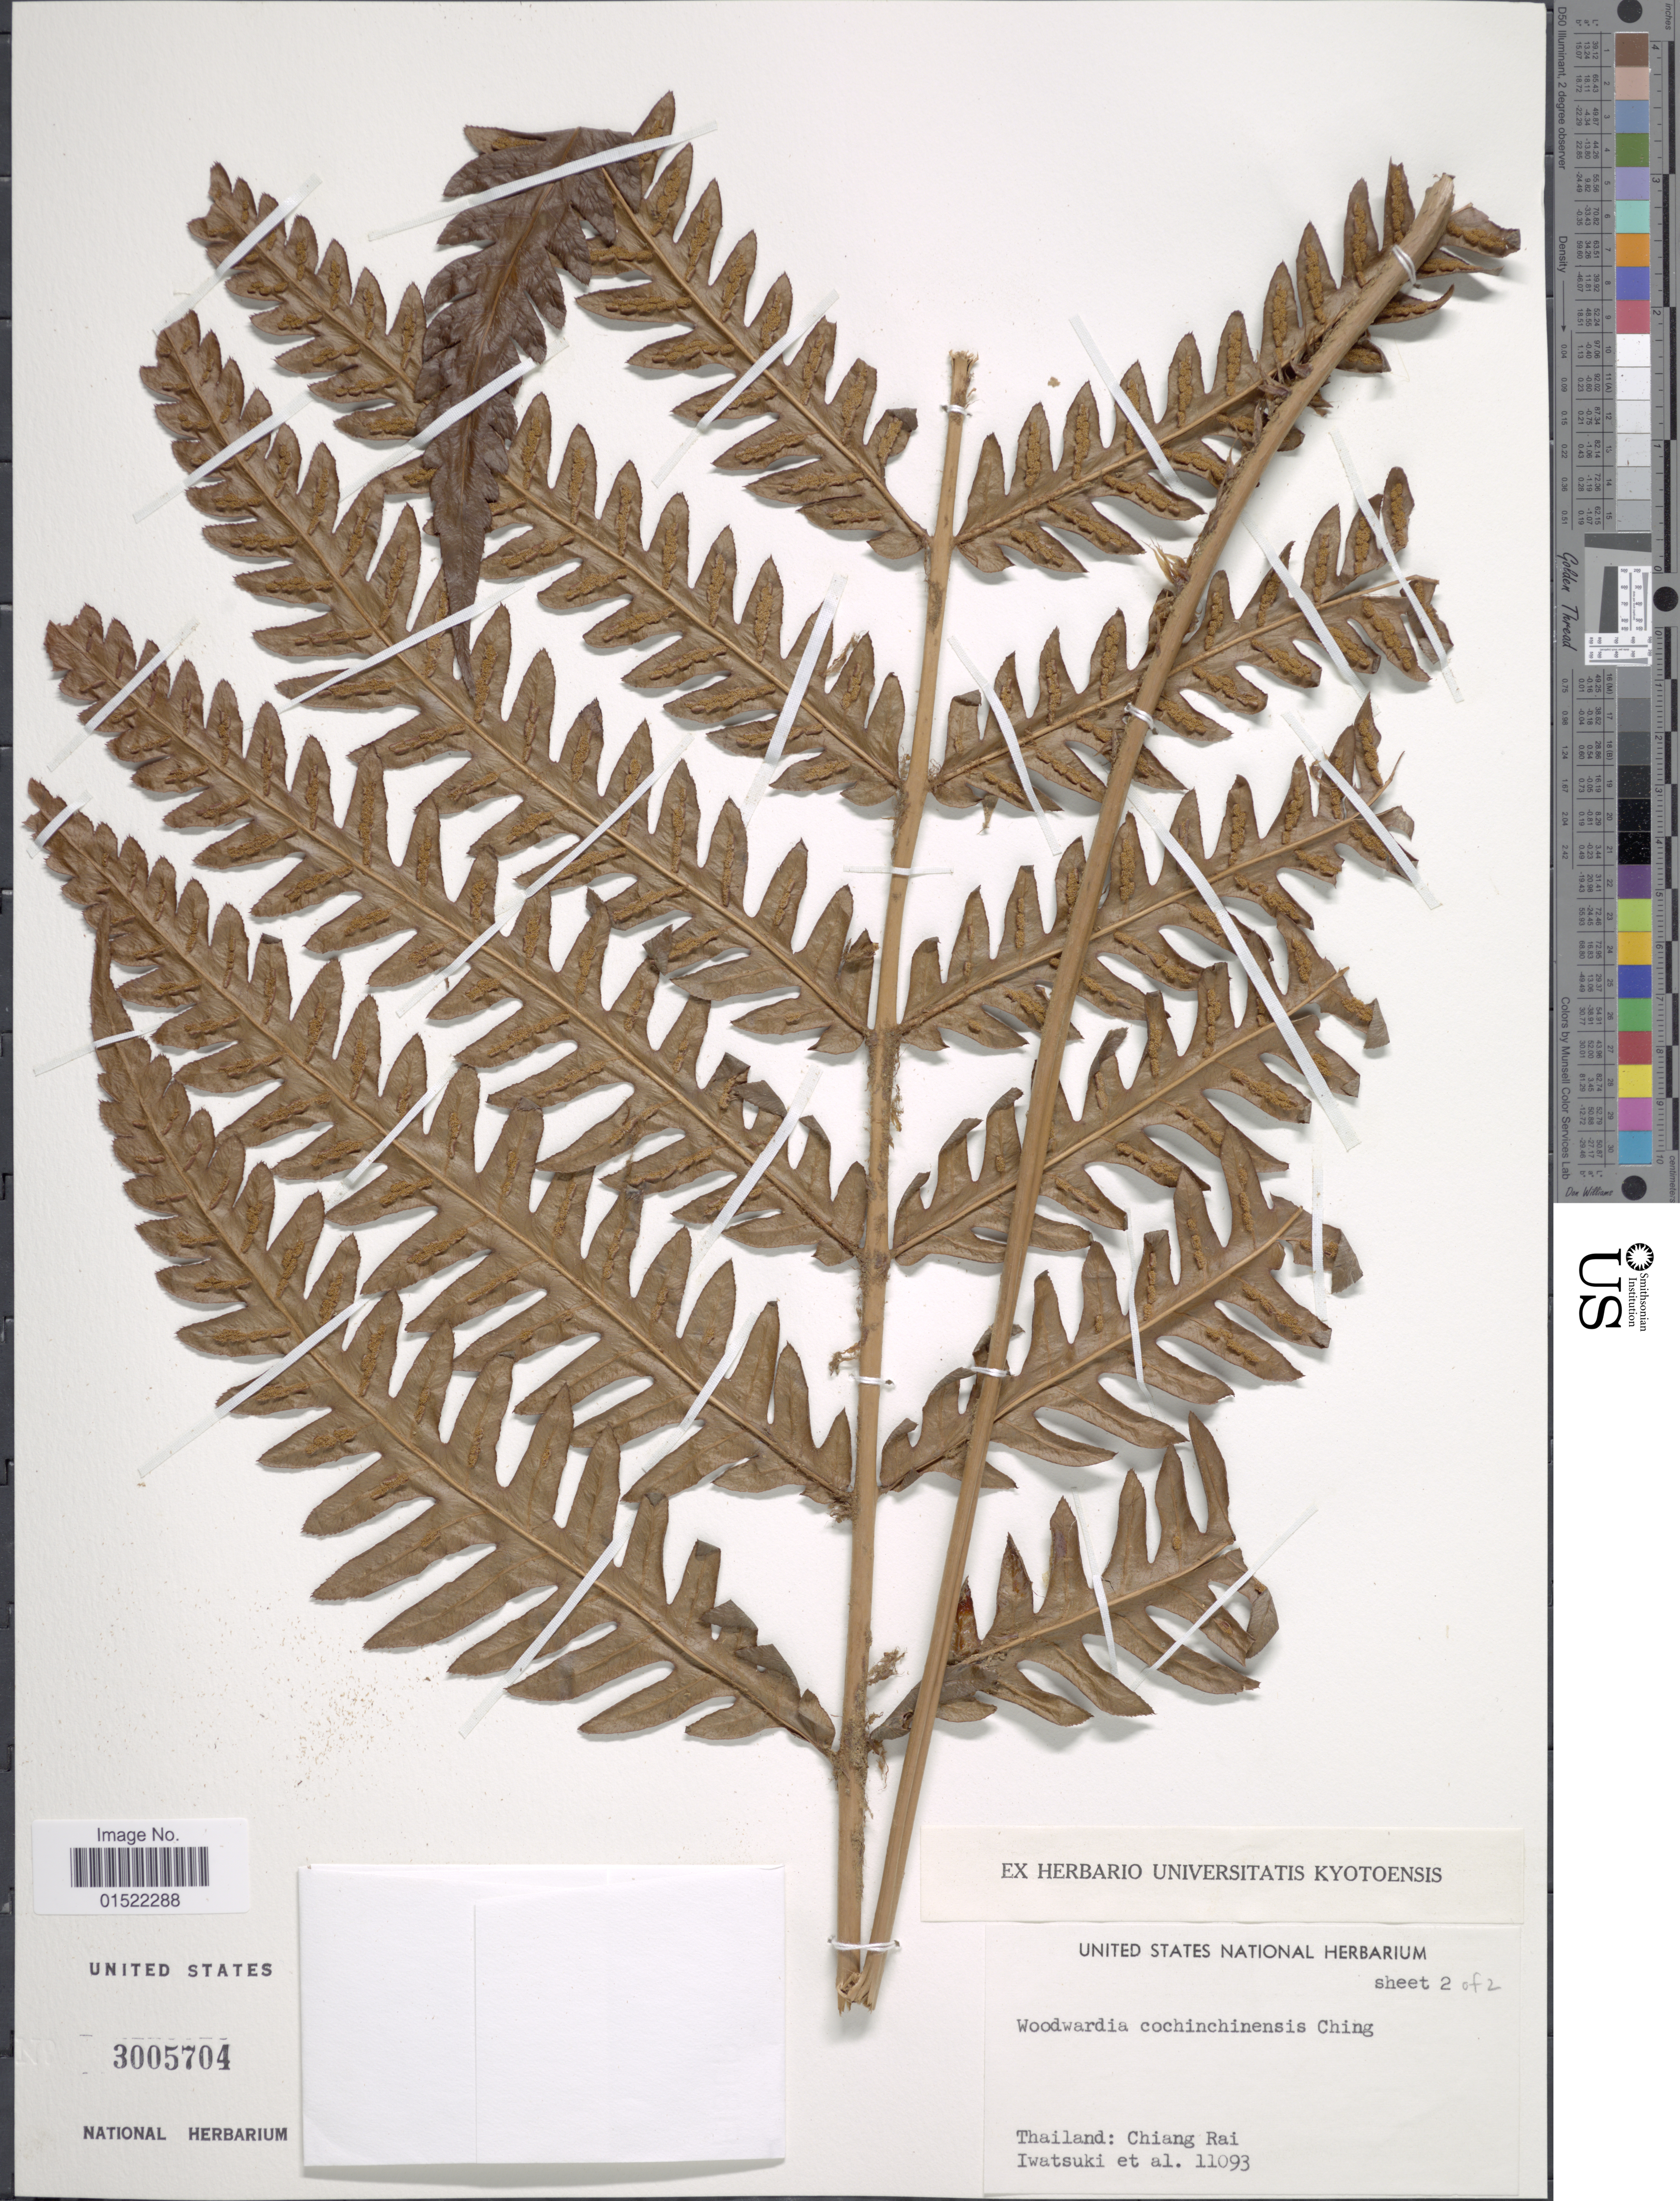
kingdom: Plantae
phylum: Tracheophyta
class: Polypodiopsida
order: Polypodiales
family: Blechnaceae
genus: Woodwardia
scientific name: Woodwardia japonica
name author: (L. f.) Sm.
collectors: Iwatsuki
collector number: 11093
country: Thailand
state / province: Chiang Rai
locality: Thailand: Chiang Rai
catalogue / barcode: US 3005704